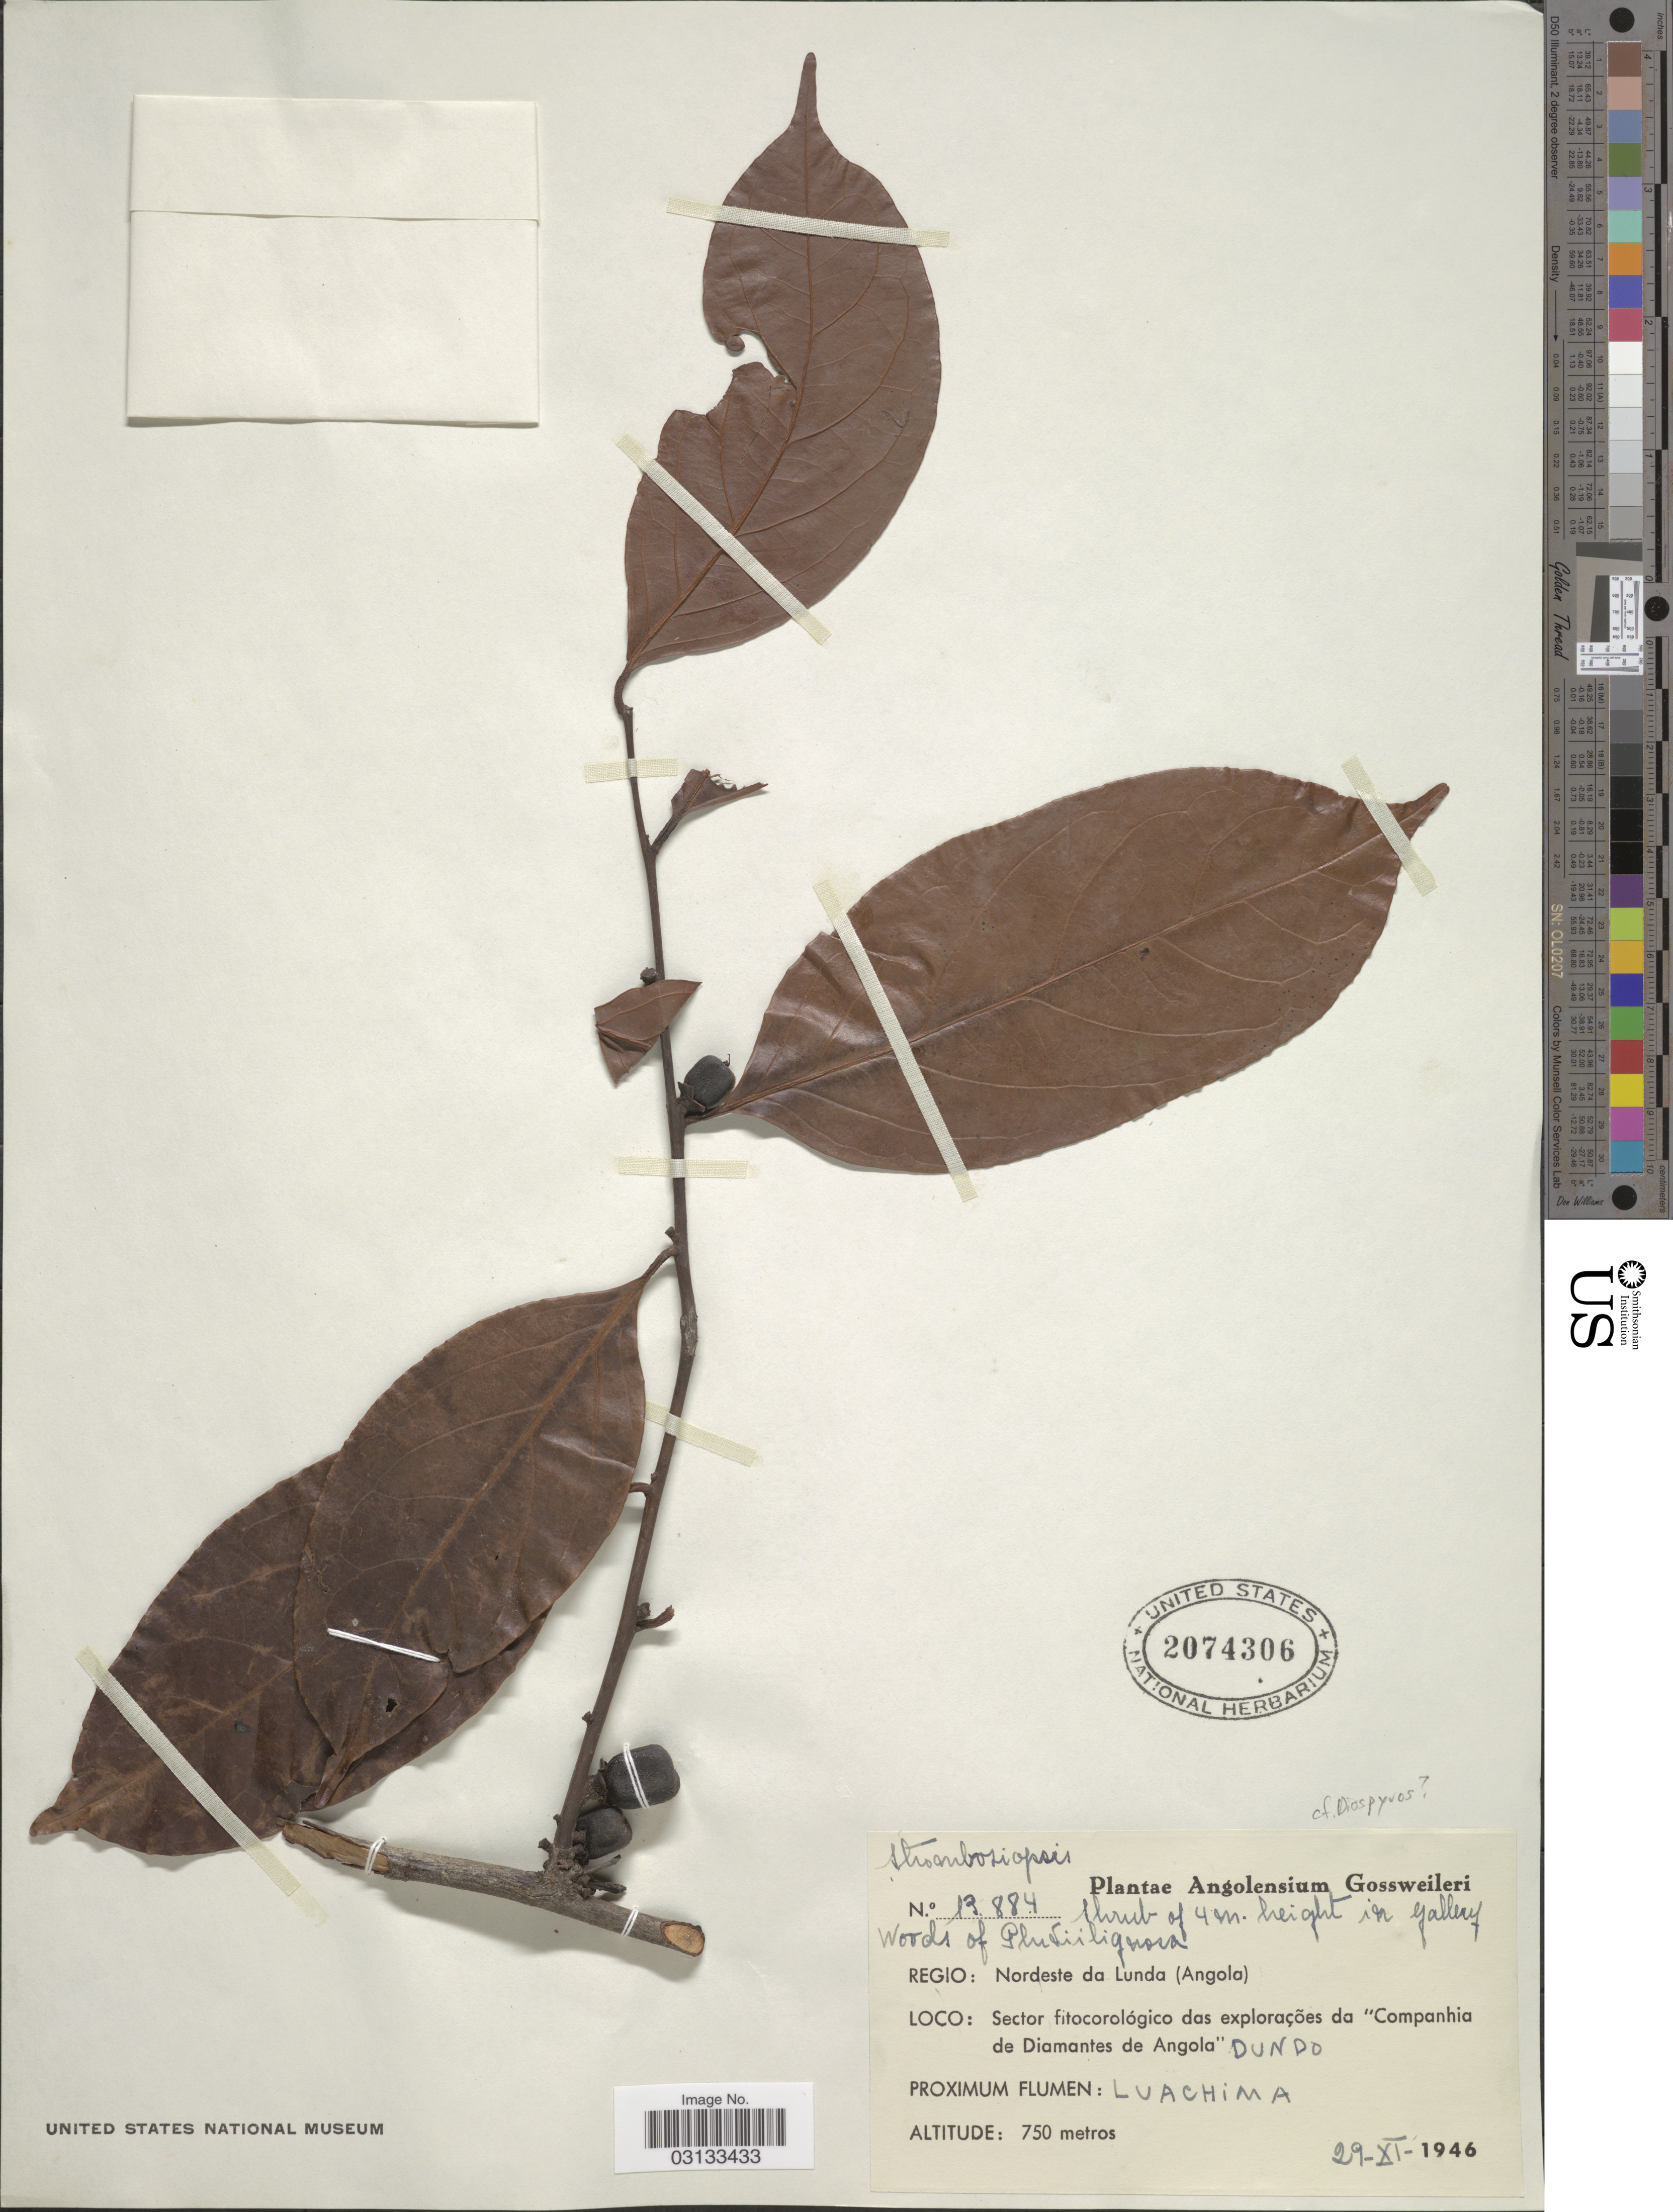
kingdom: Plantae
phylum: Tracheophyta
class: Magnoliopsida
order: Ericales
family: Ebenaceae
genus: Diospyros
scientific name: Diospyros sp.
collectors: -. Gossweiler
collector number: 13884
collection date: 1946-11-29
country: Angola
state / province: Lunda Norte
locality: Regio: Nordeste da Lunda (Angola), Sector fitocorológico das explorações da "Companhia de Diamantes de Angola" Dundo, Proximum Flumen: Luachima.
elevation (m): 750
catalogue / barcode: US 2074306